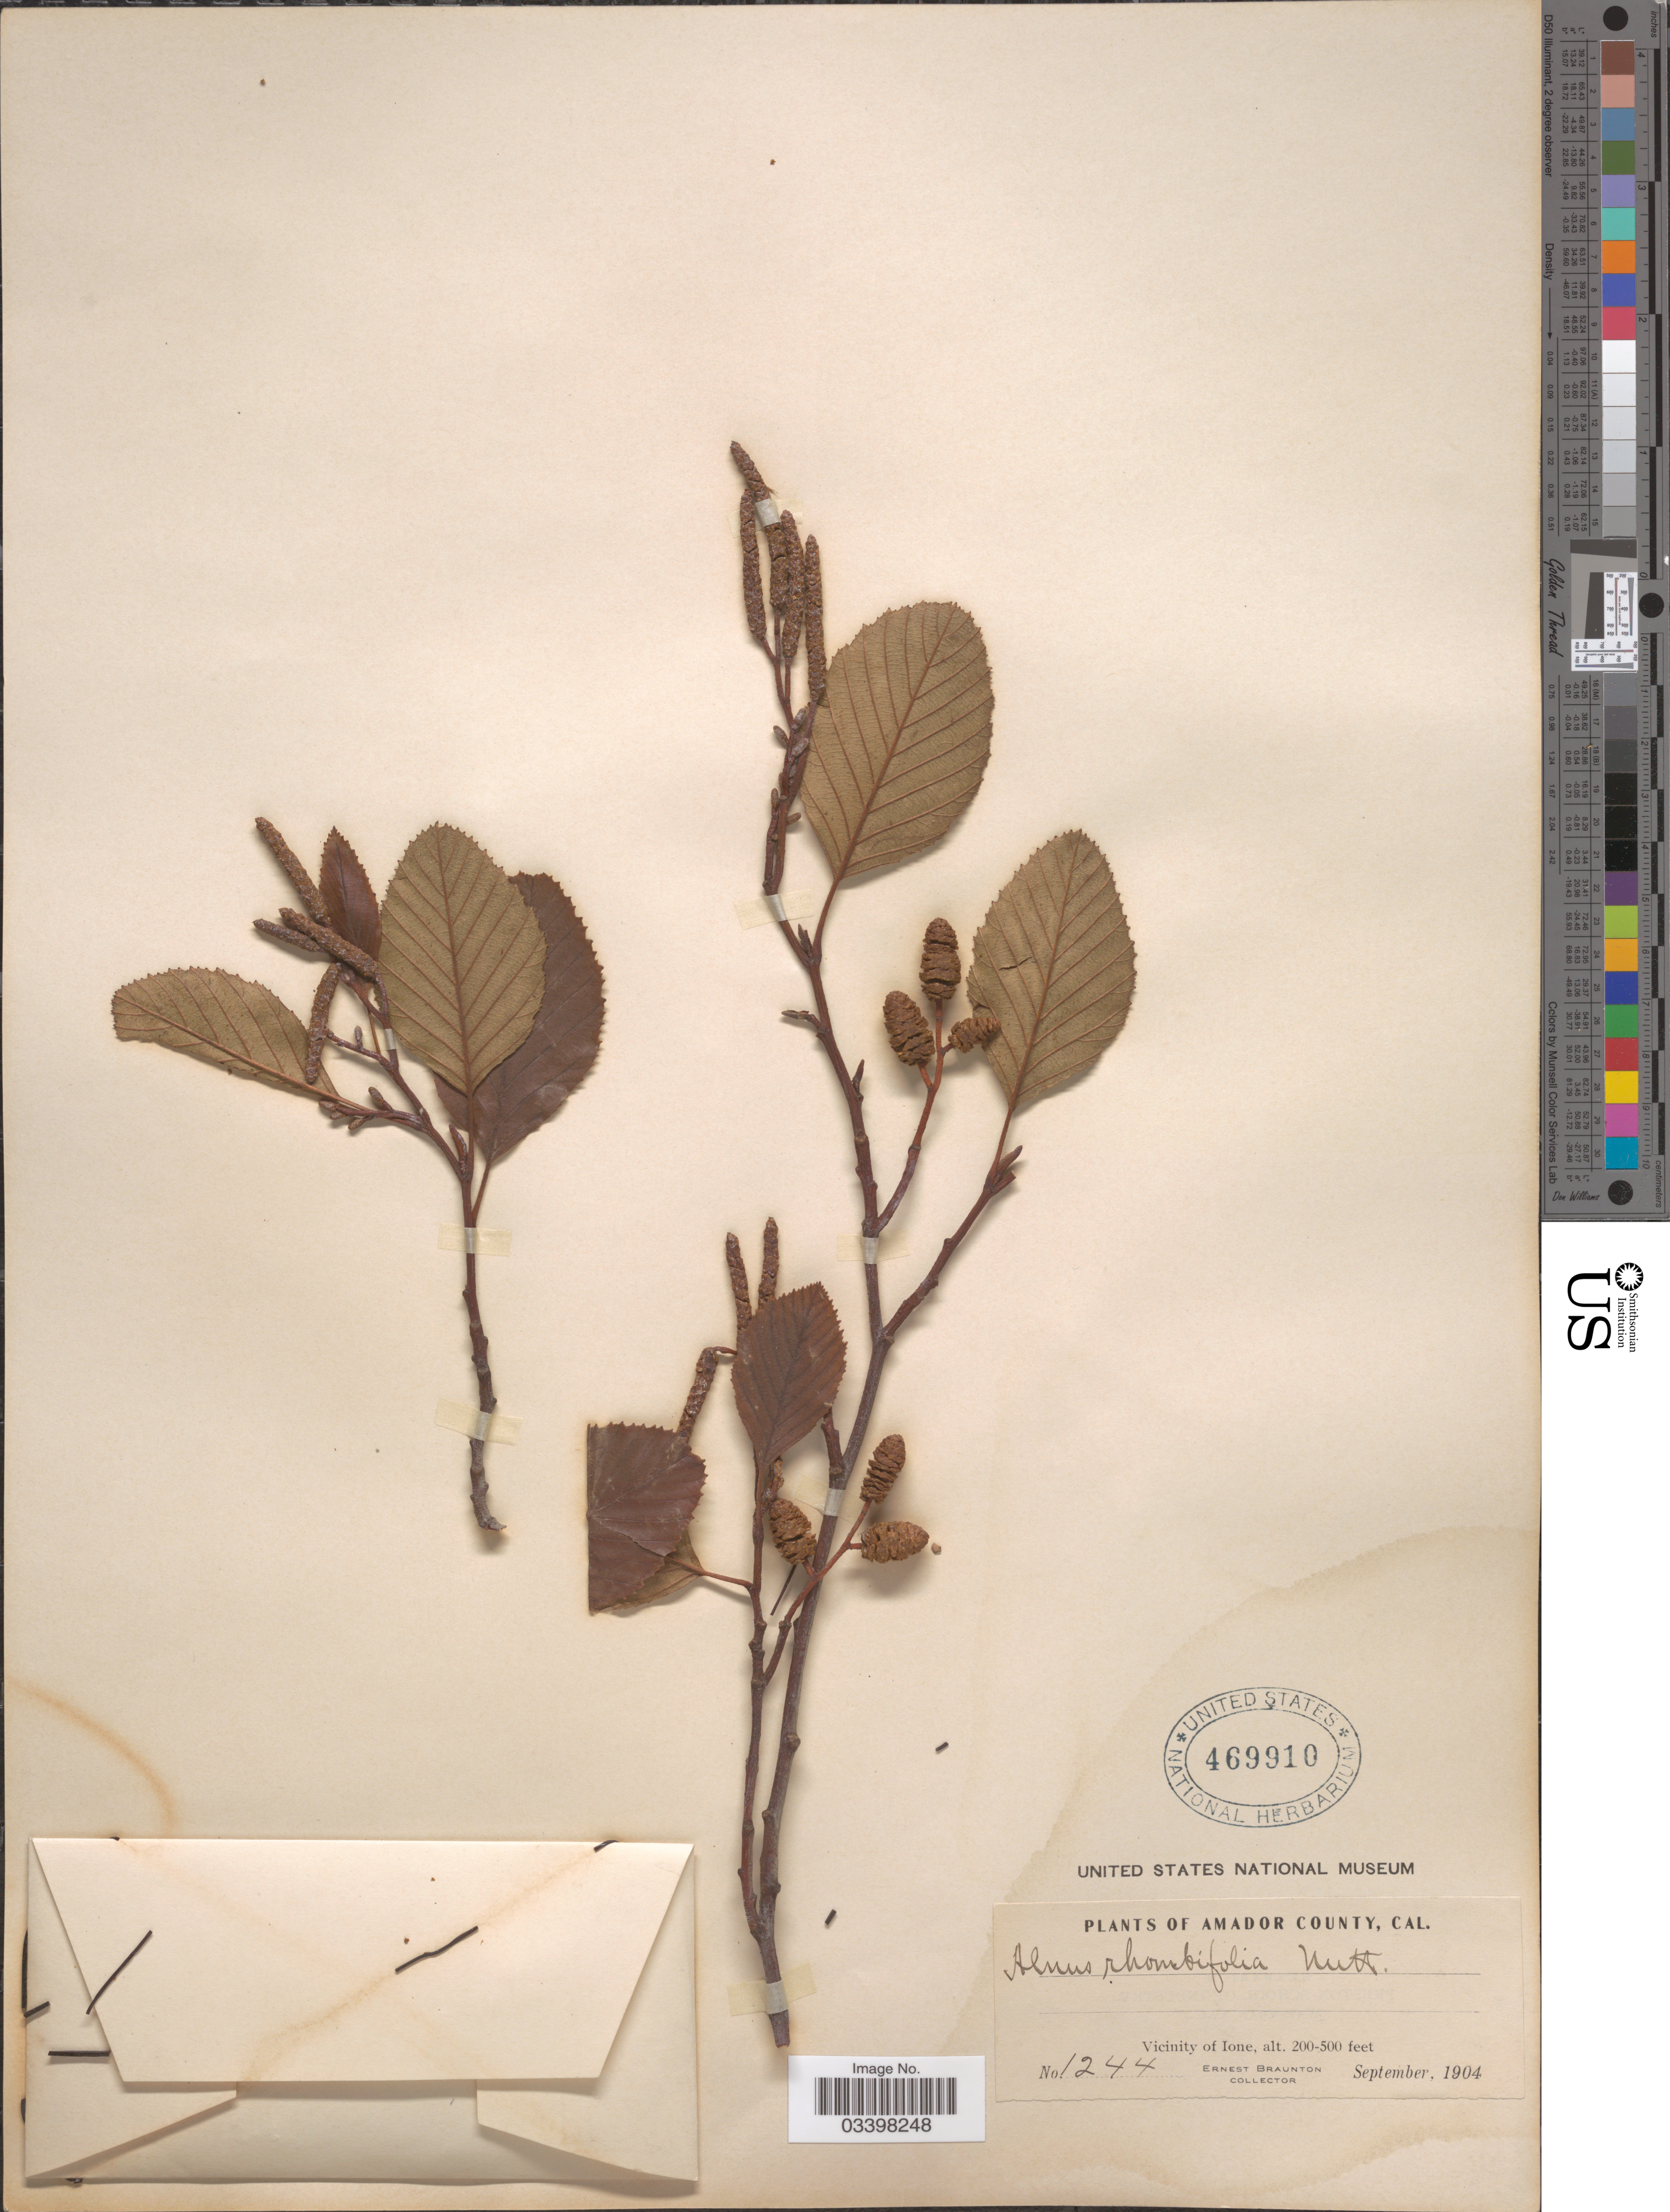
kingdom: Plantae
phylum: Tracheophyta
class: Magnoliopsida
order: Fagales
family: Betulaceae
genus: Alnus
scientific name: Alnus rhombifolia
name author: Nutt.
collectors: E. Braunton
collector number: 1244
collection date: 1904-09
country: United States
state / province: California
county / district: Amador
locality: Amador County. Vicinity of Ione.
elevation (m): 61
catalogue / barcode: US 469910